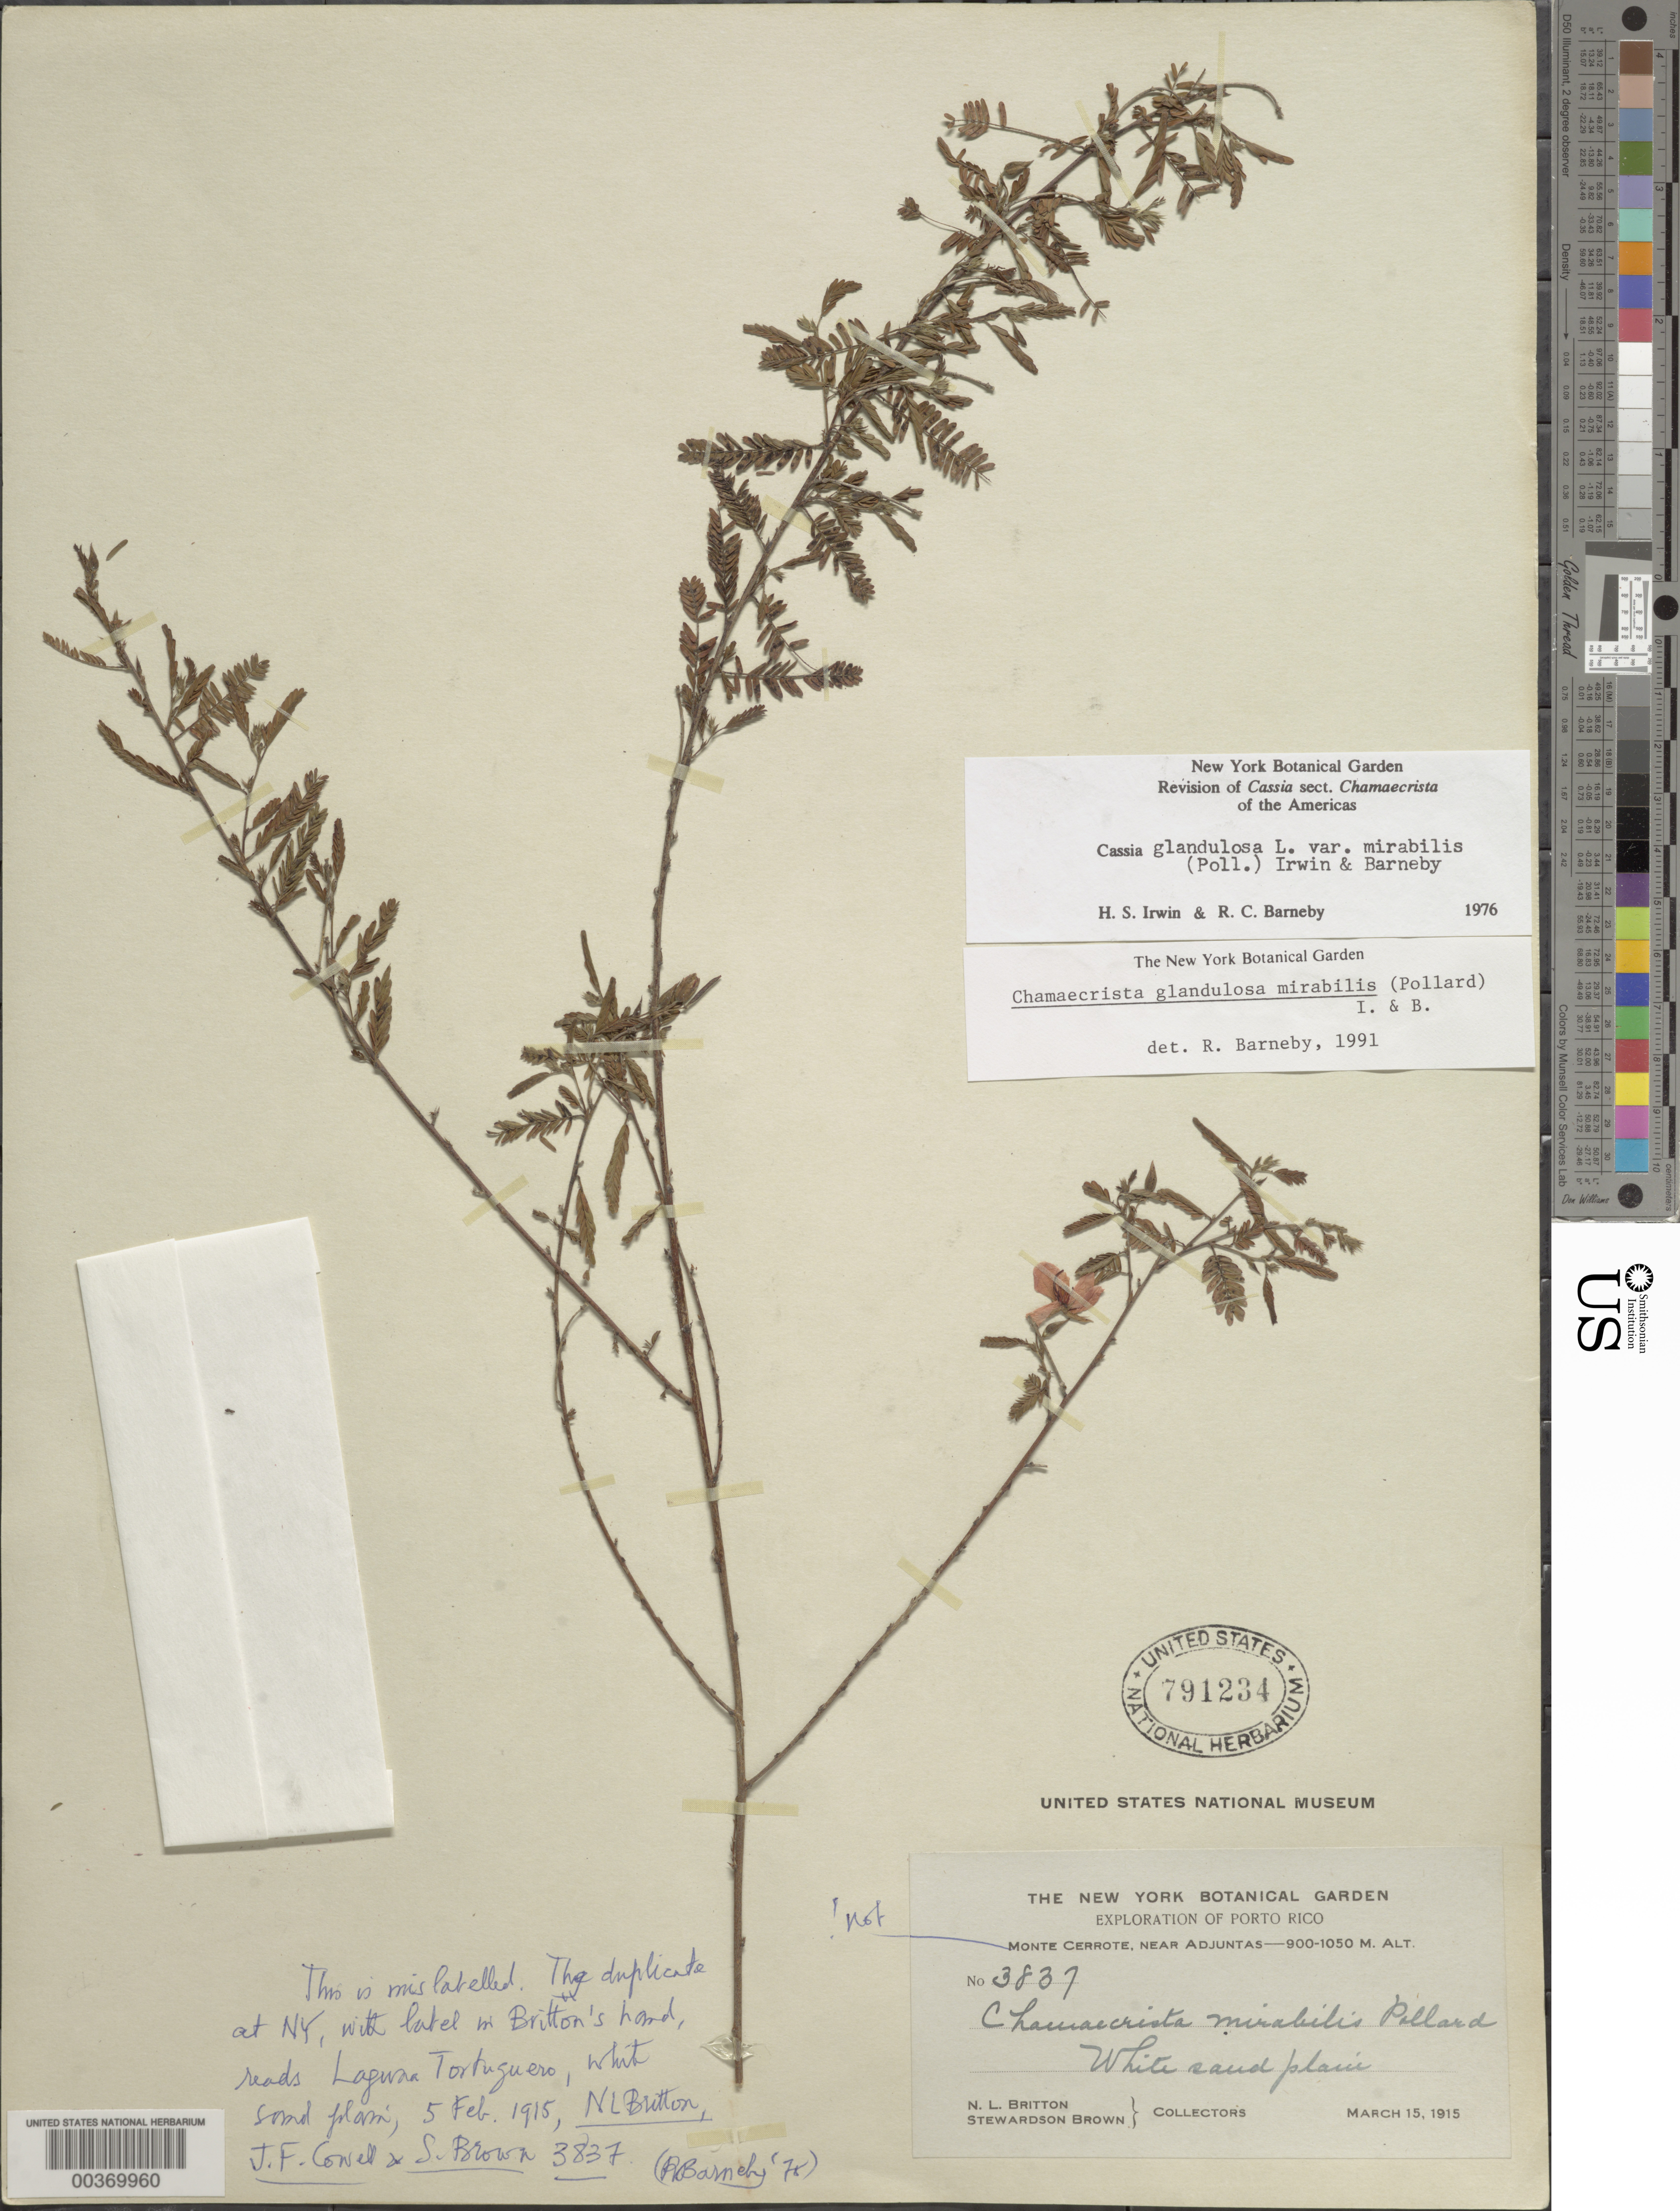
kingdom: Plantae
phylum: Tracheophyta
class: Magnoliopsida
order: Fabales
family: Fabaceae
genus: Chamaecrista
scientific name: Chamaecrista glandulosa var. mirabilis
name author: (Pollard) H.S. Irwin & Barneby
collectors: N. Britton, J. F. Cowell & S. Brown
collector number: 3837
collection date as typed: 05 Feb 1915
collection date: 1915-02-05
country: Puerto Rico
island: Greater Antilles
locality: Laguna tortuguero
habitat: White sand plain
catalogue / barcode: US 791234